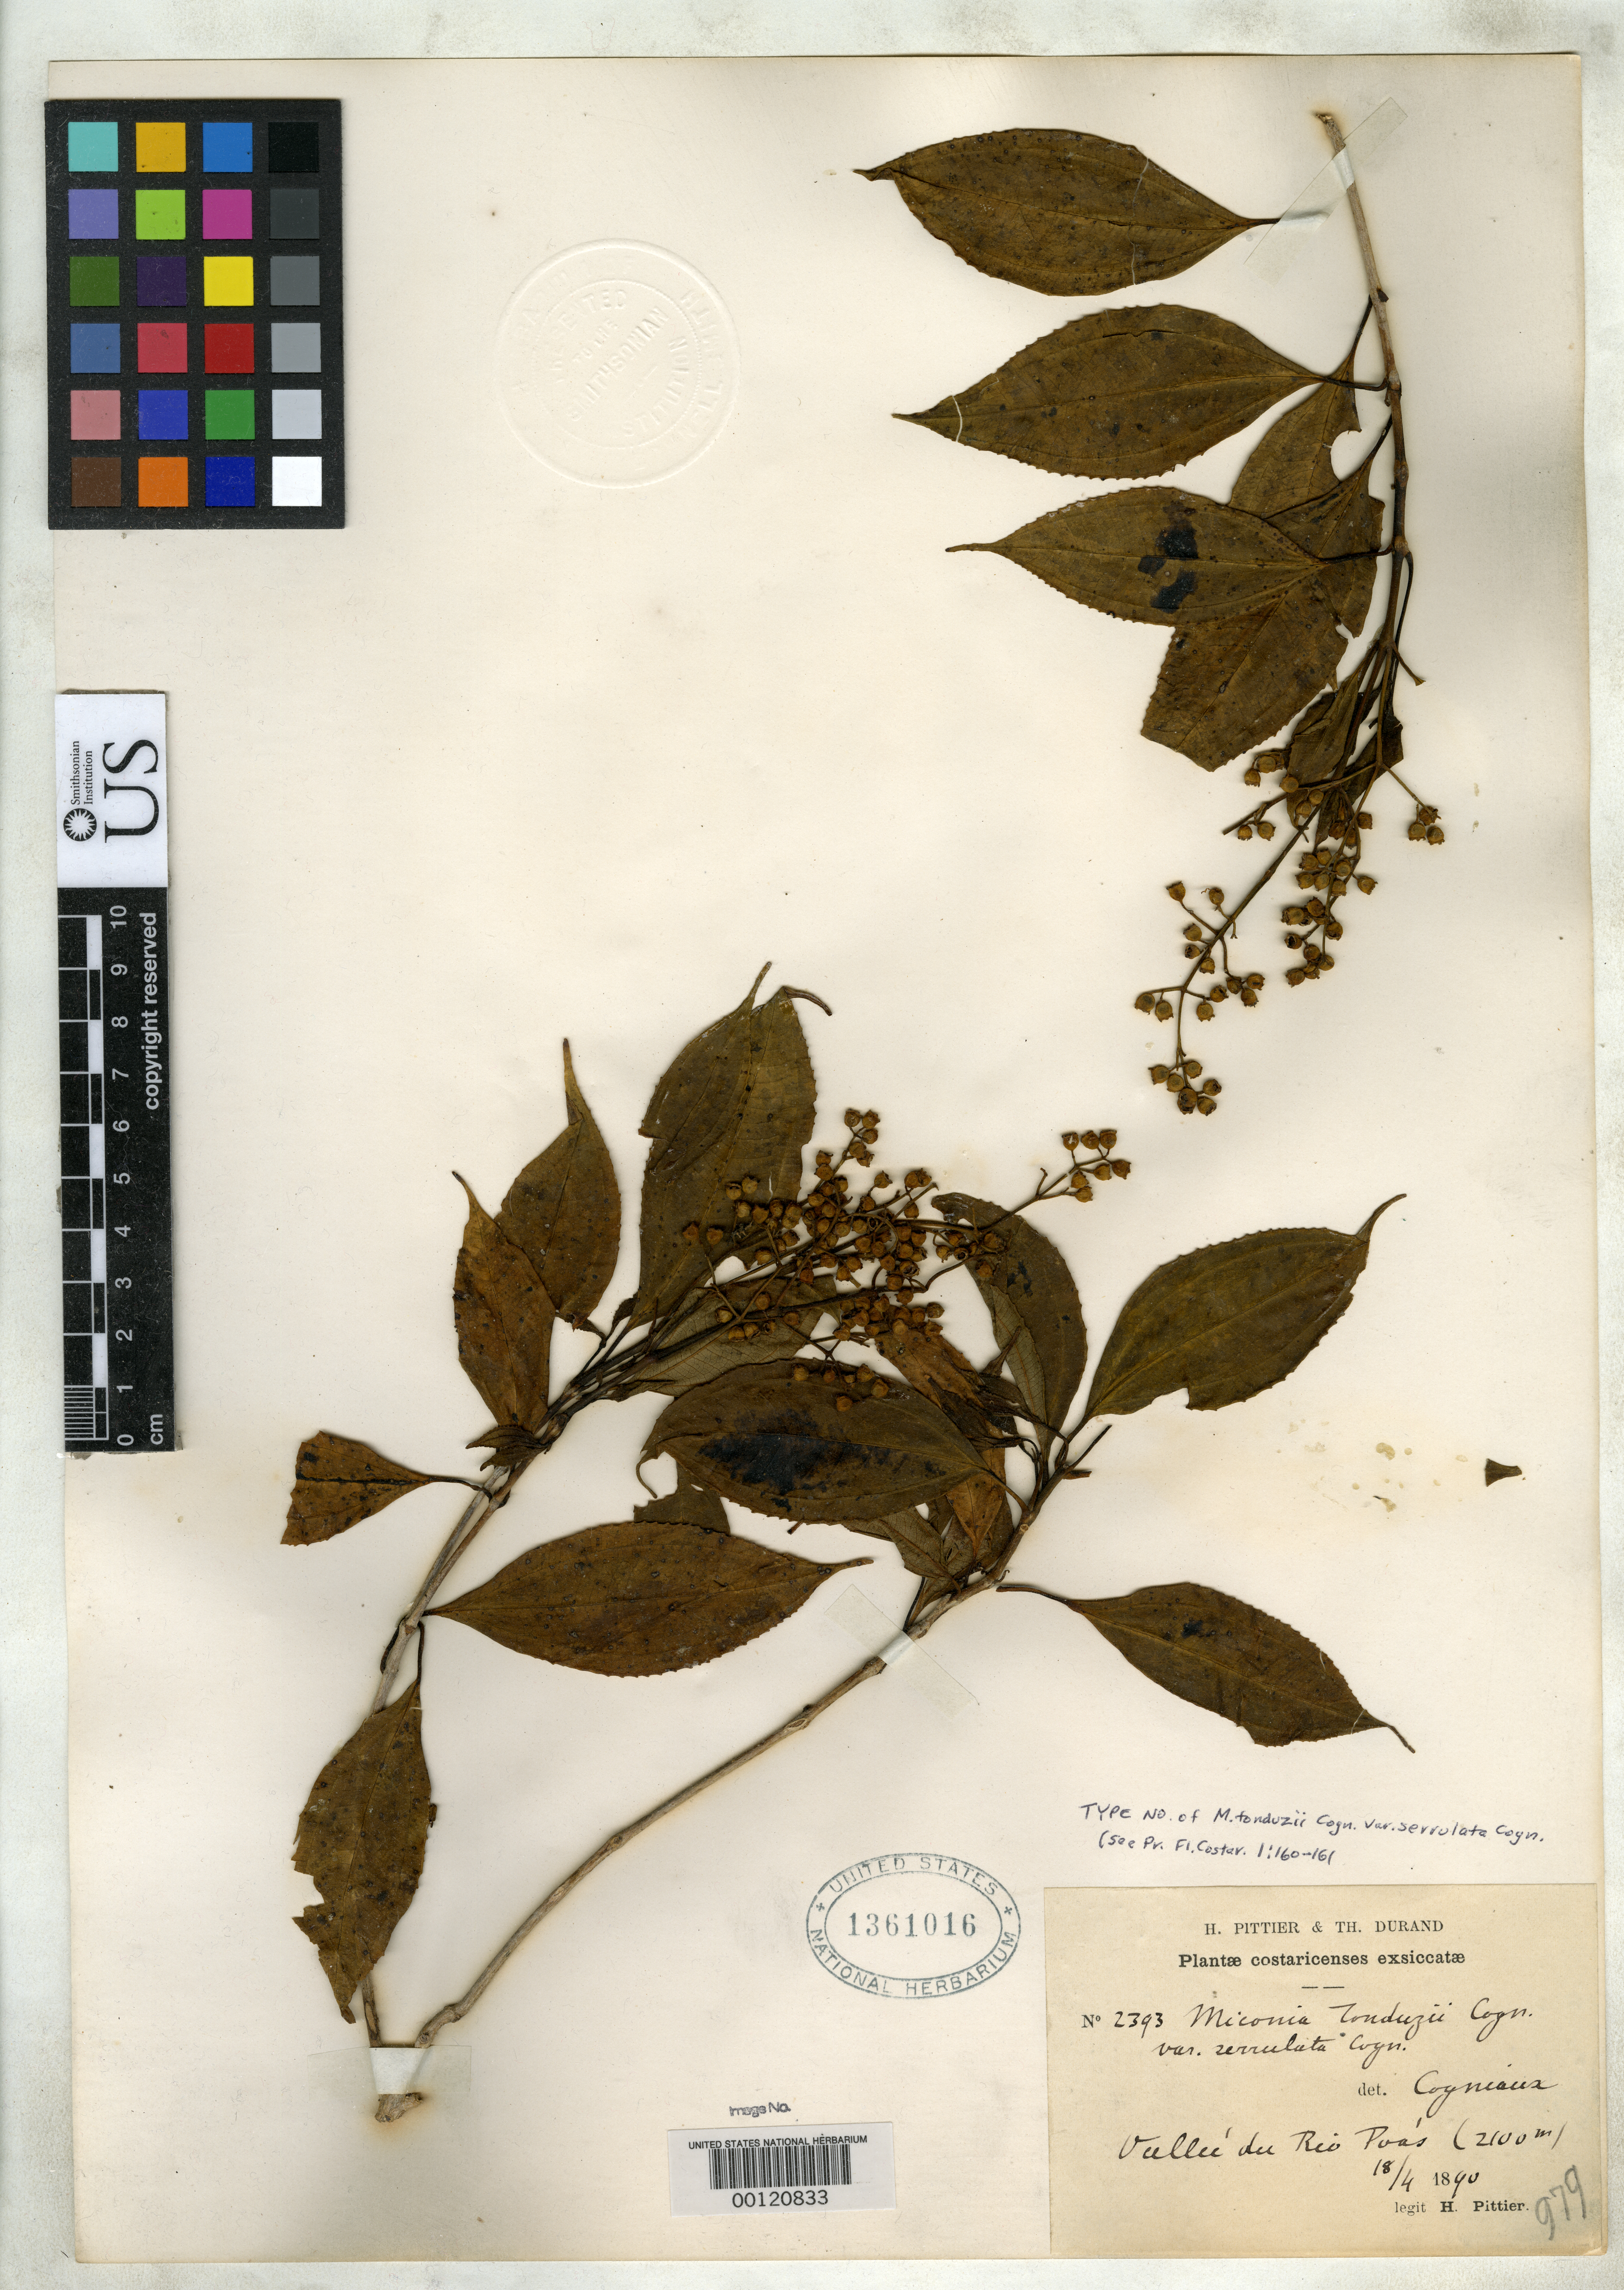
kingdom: Plantae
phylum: Tracheophyta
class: Magnoliopsida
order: Myrtales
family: Melastomataceae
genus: Miconia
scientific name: Miconia tonduzii var. serrulata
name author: Cogn. in A. DC.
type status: Isotype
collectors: H. F. Pittier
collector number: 2393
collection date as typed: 18 Apr 1890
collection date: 1890-04-18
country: Costa Rica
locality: Rio Poás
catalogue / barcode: US 1361016